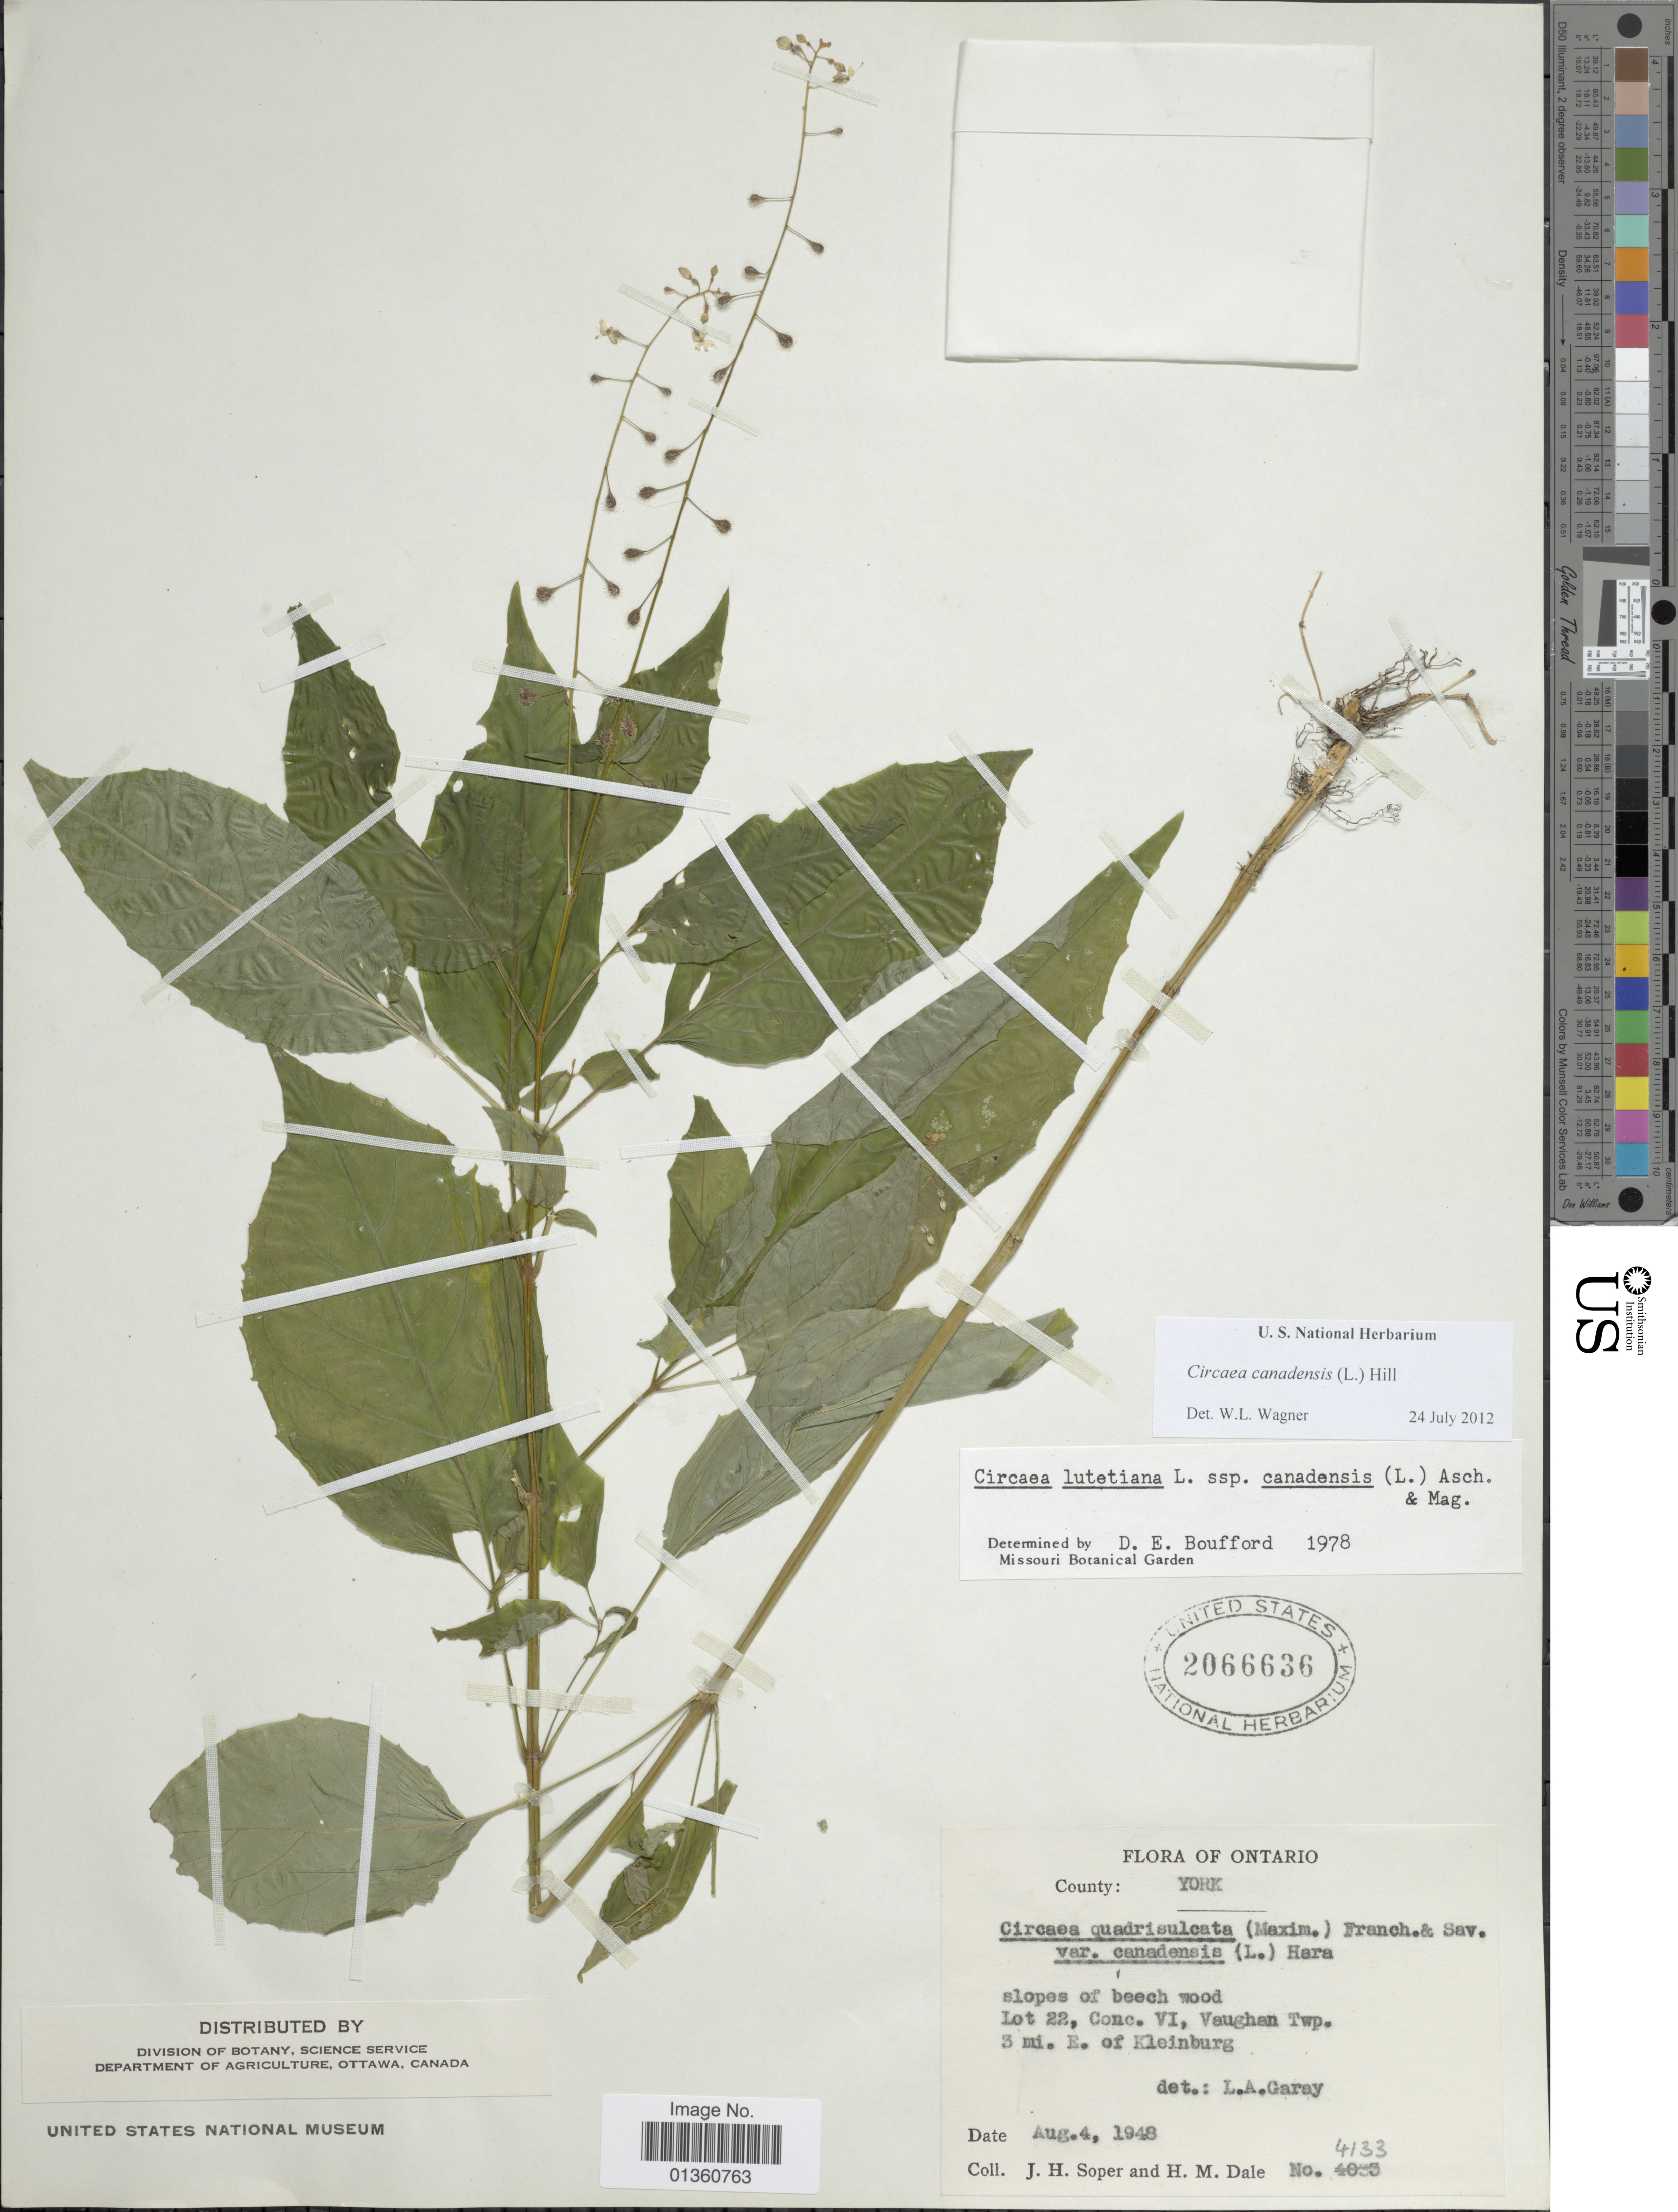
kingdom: Plantae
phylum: Tracheophyta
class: Magnoliopsida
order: Myrtales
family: Onagraceae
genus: Circaea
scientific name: Circaea canadensis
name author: (L.) Hill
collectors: J. H. Soper & H. M. Dale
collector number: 4133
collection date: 1948-08-04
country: Canada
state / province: Ontario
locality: County Yorks, Lot 22, Conc. VI, Vaughan Twp. 3 mi. E. of Kleinburg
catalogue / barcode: US 2066636